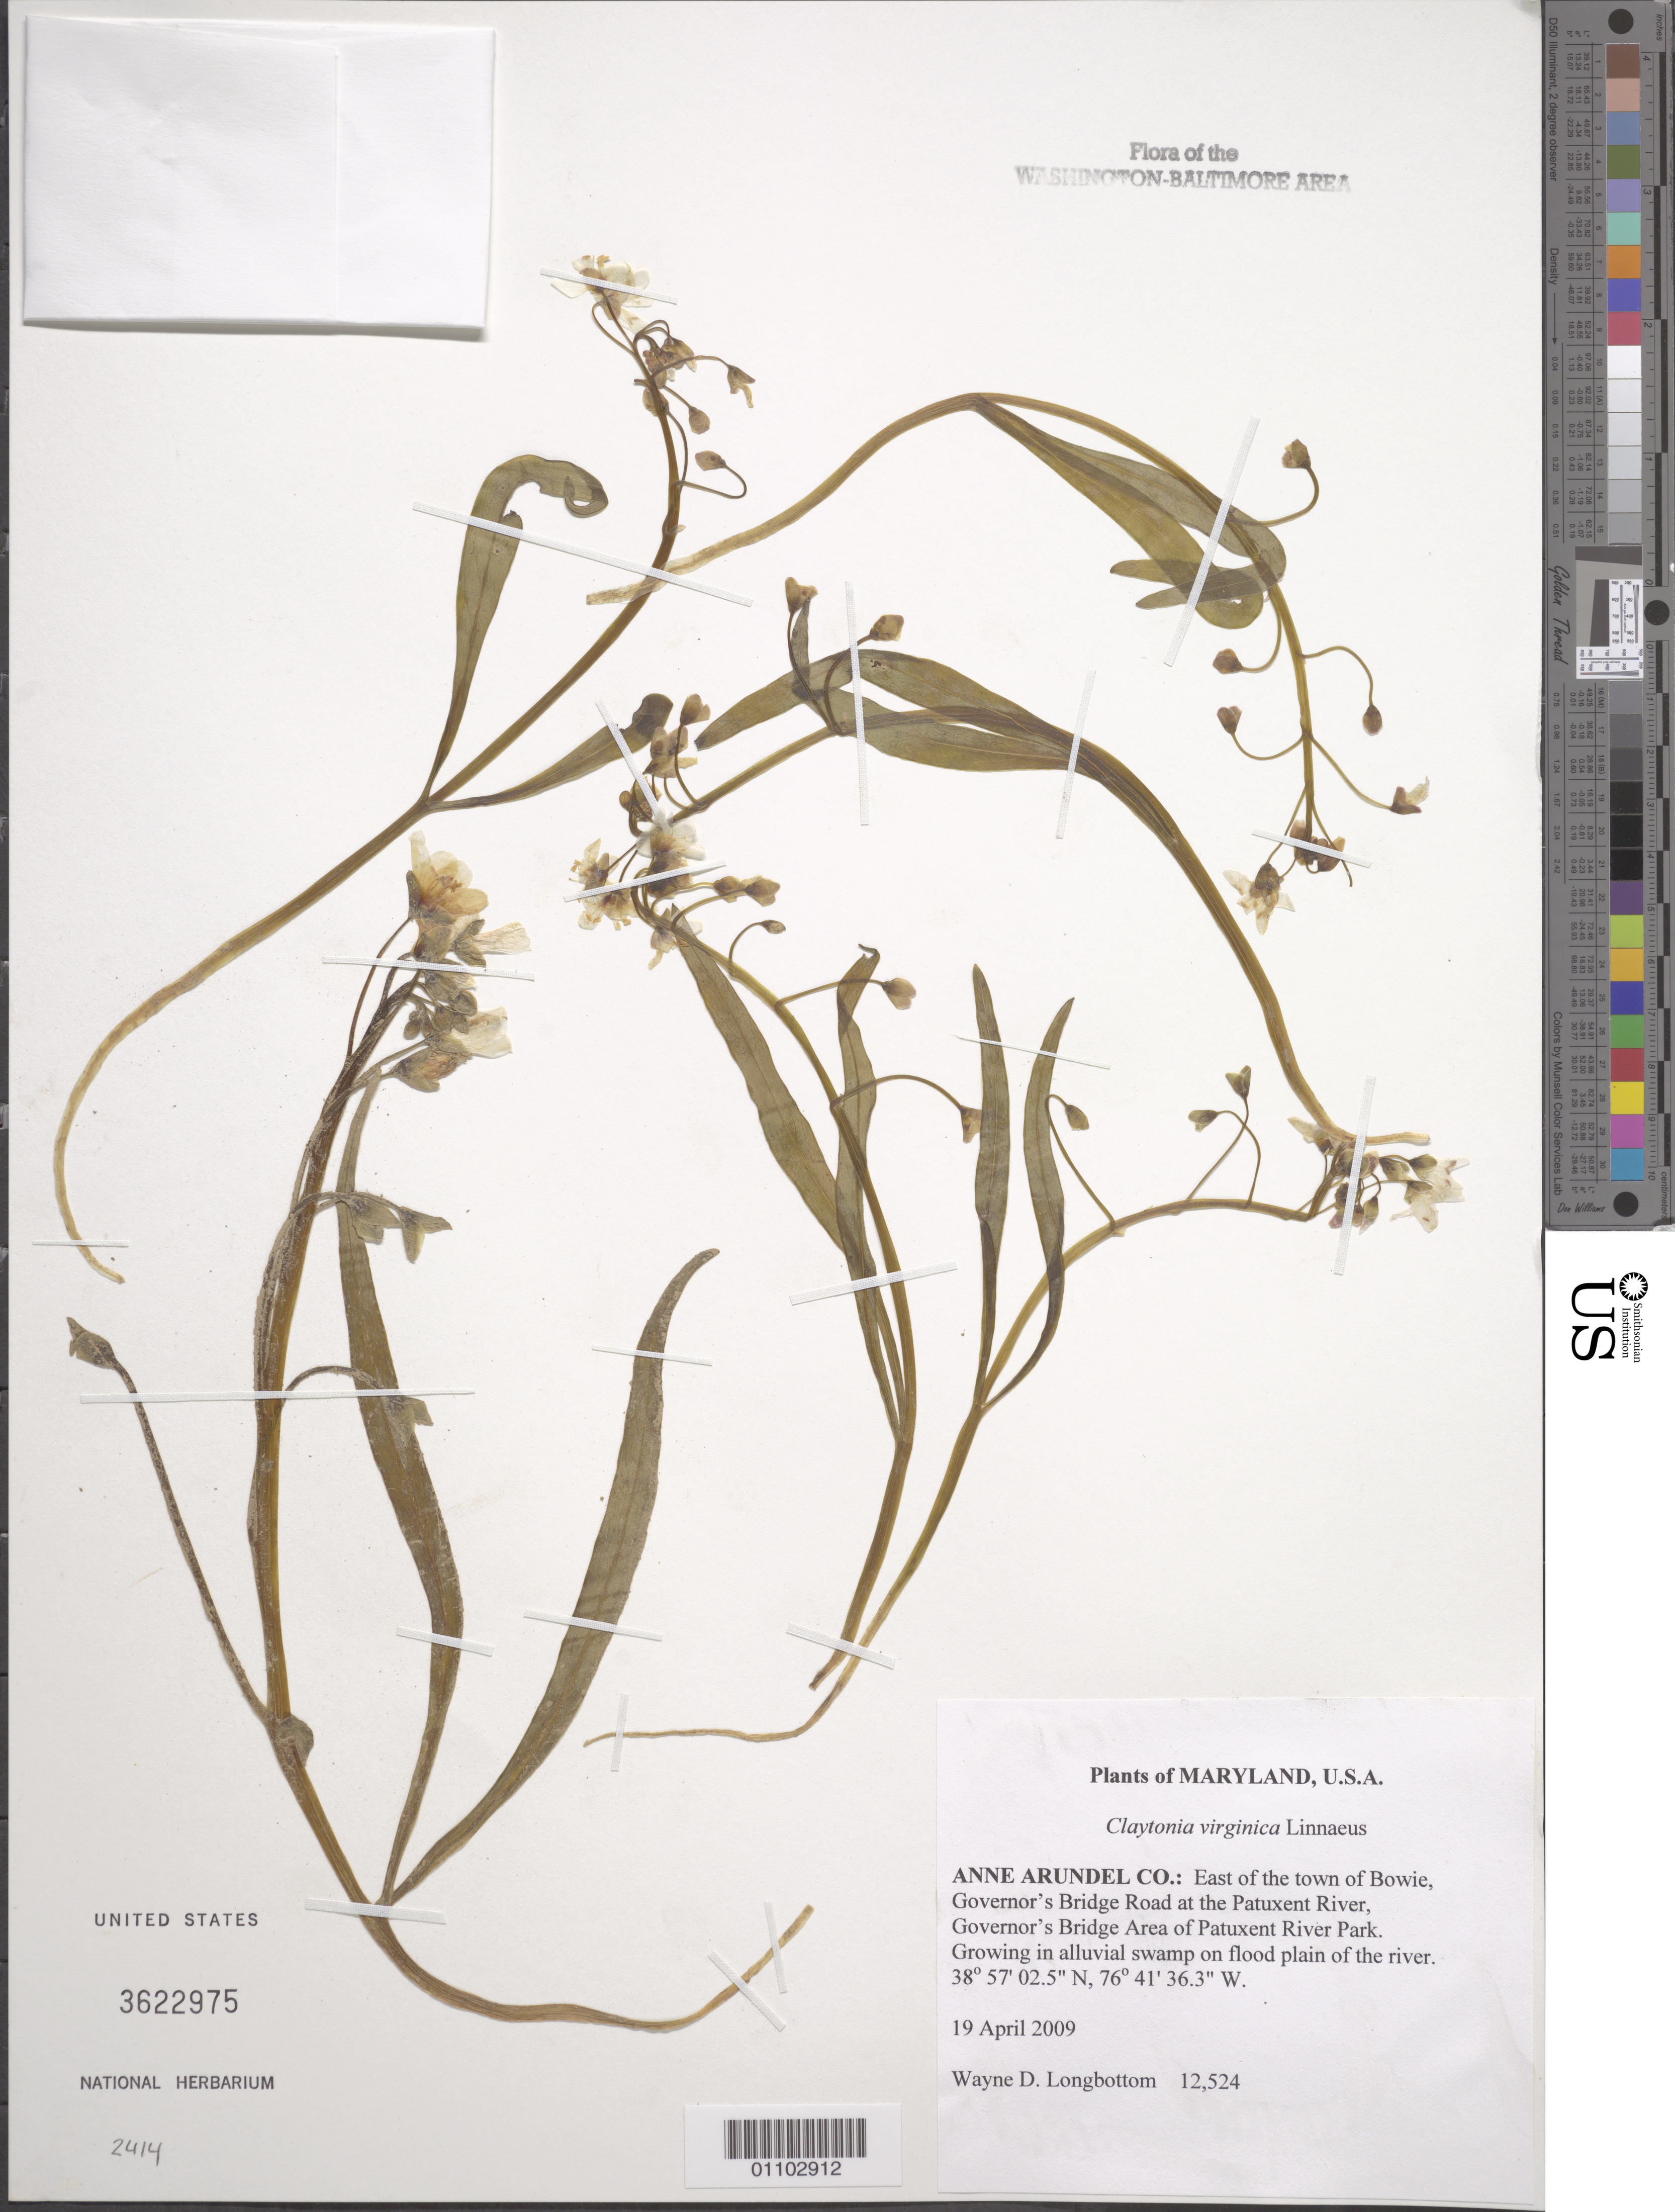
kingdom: Plantae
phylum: Tracheophyta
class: Magnoliopsida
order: Caryophyllales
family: Montiaceae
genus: Claytonia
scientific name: Claytonia virginica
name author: L.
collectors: W. D. Longbottom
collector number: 12524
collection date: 2009-04-19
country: United States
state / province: Maryland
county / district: Anne Arundel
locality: East of the town of Bowie, Governor's Bridge Road at the Patuxent River, Governor's Bridge Area of Patuxent River Park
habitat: Growing in alluvial swamp on flood plain of the river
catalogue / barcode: US 3622975